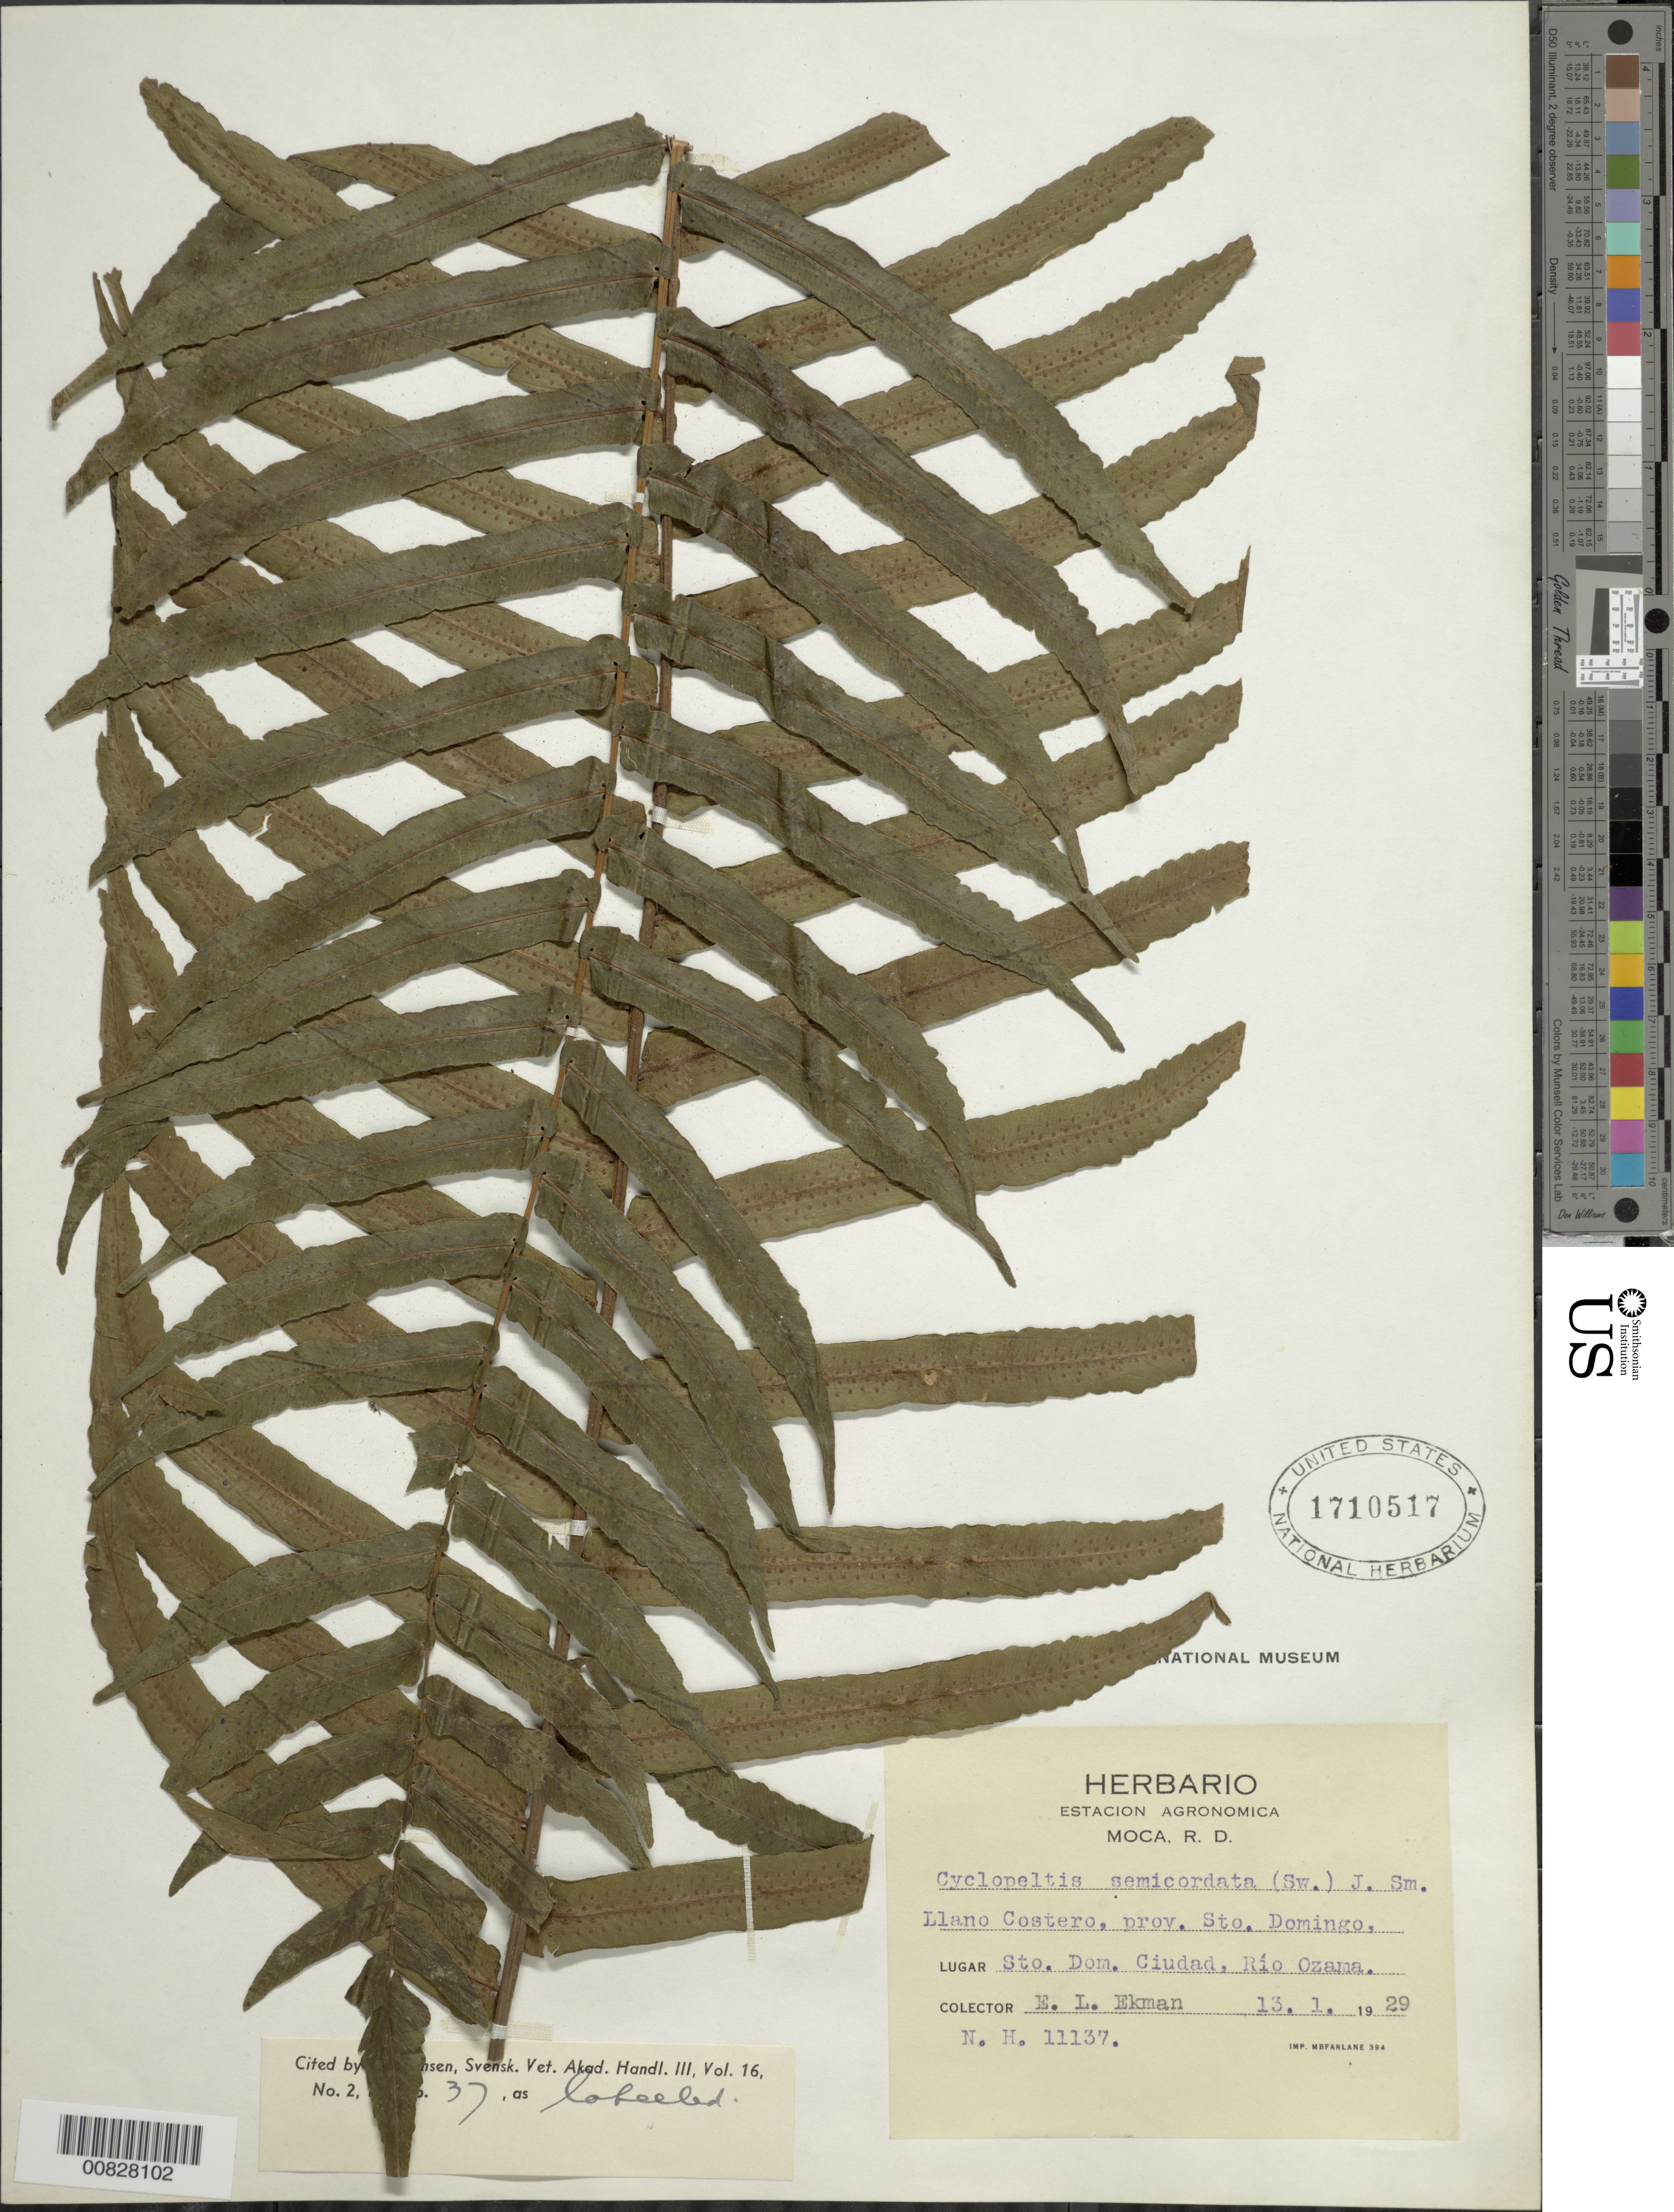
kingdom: Plantae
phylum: Tracheophyta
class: Polypodiopsida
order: Polypodiales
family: Lomariopsidaceae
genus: Cyclopeltis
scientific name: Cyclopeltis semicordata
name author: (Sw.) J. Sm.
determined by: Christensen, C. F. A.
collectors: E. L. Ekman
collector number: H 11137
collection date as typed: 13 Jan 1929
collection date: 1929-01-13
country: Dominican Republic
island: Hispaniola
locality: Santo Domingo Ciudad, Río Ozama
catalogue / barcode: US 1710517